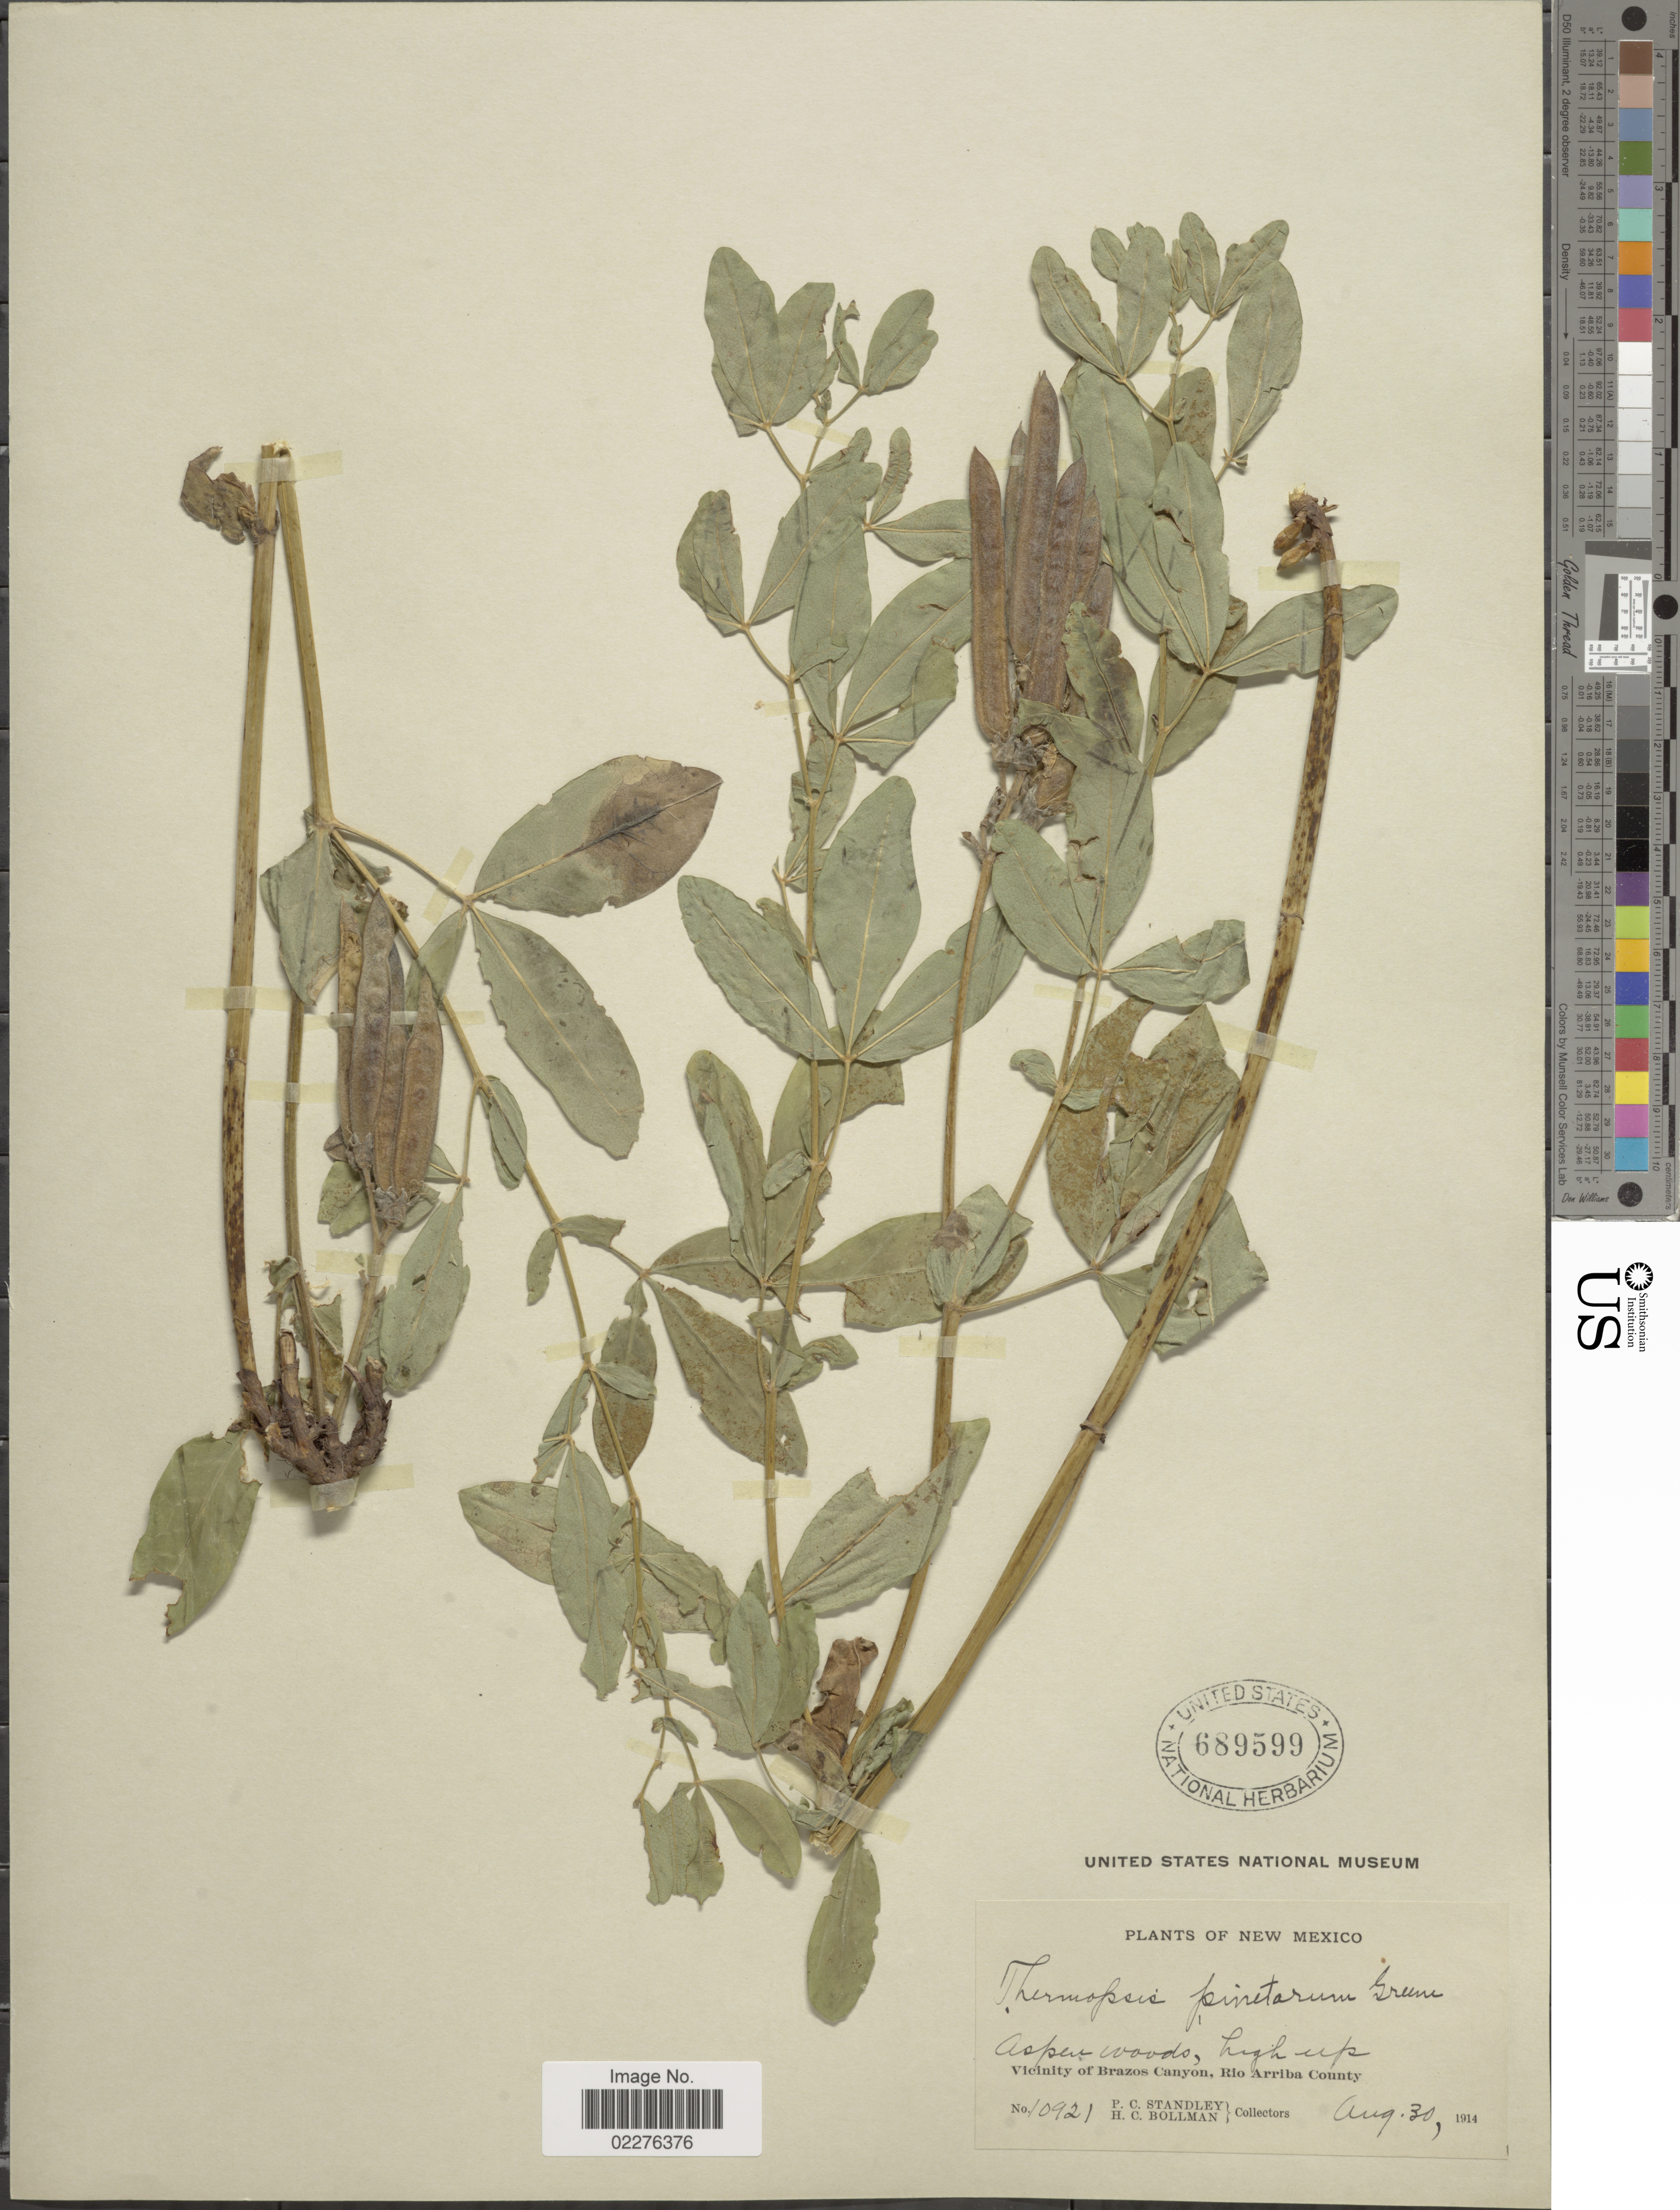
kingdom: Plantae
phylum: Tracheophyta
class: Magnoliopsida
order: Fabales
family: Fabaceae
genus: Thermopsis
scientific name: Thermopsis pinetorum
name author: Greene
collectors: P. C. Standley & H. C. Bollman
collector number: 10921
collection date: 1914-08-30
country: United States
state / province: New Mexico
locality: Aspen woods, high up, Vicinity of Brazos Canyon, Rio Arriba County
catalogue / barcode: US 689599